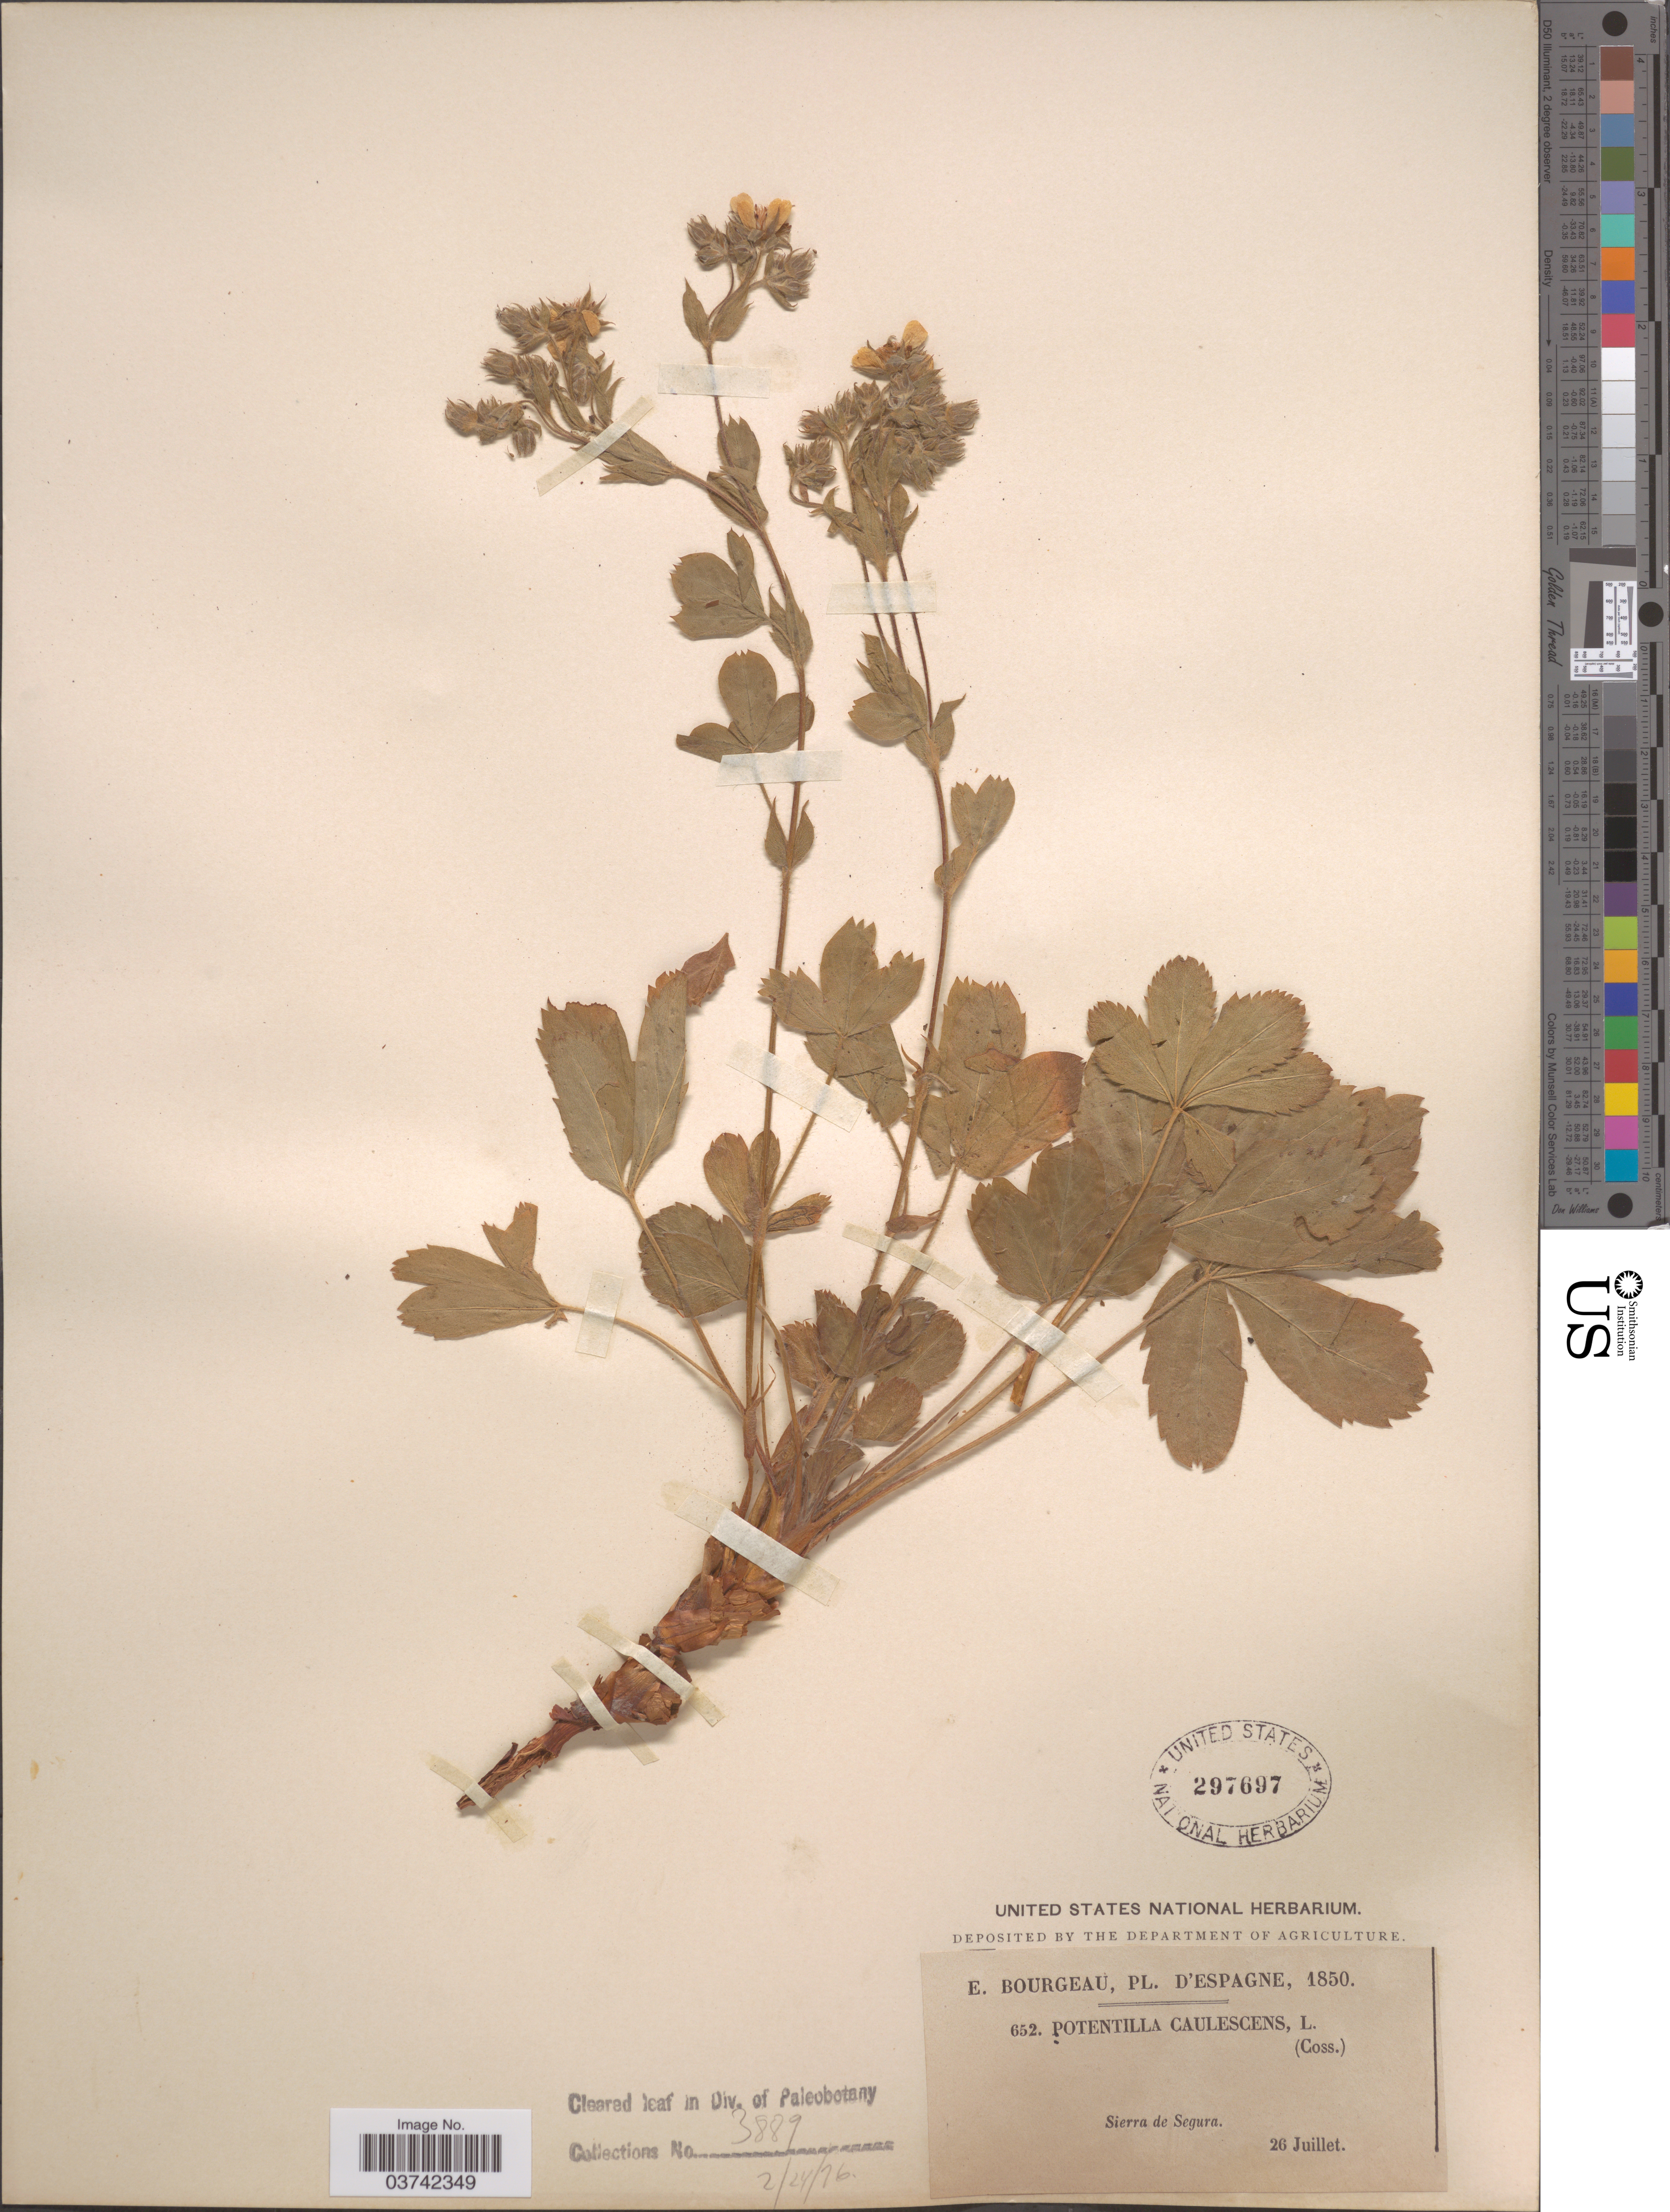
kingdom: Plantae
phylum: Tracheophyta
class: Magnoliopsida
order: Rosales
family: Rosaceae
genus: Potentilla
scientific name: Potentilla caulescens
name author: L.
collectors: E. Bourgeau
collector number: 652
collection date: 1850-07-26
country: Spain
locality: Espagne. Sierra de Segura.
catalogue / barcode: US 297697